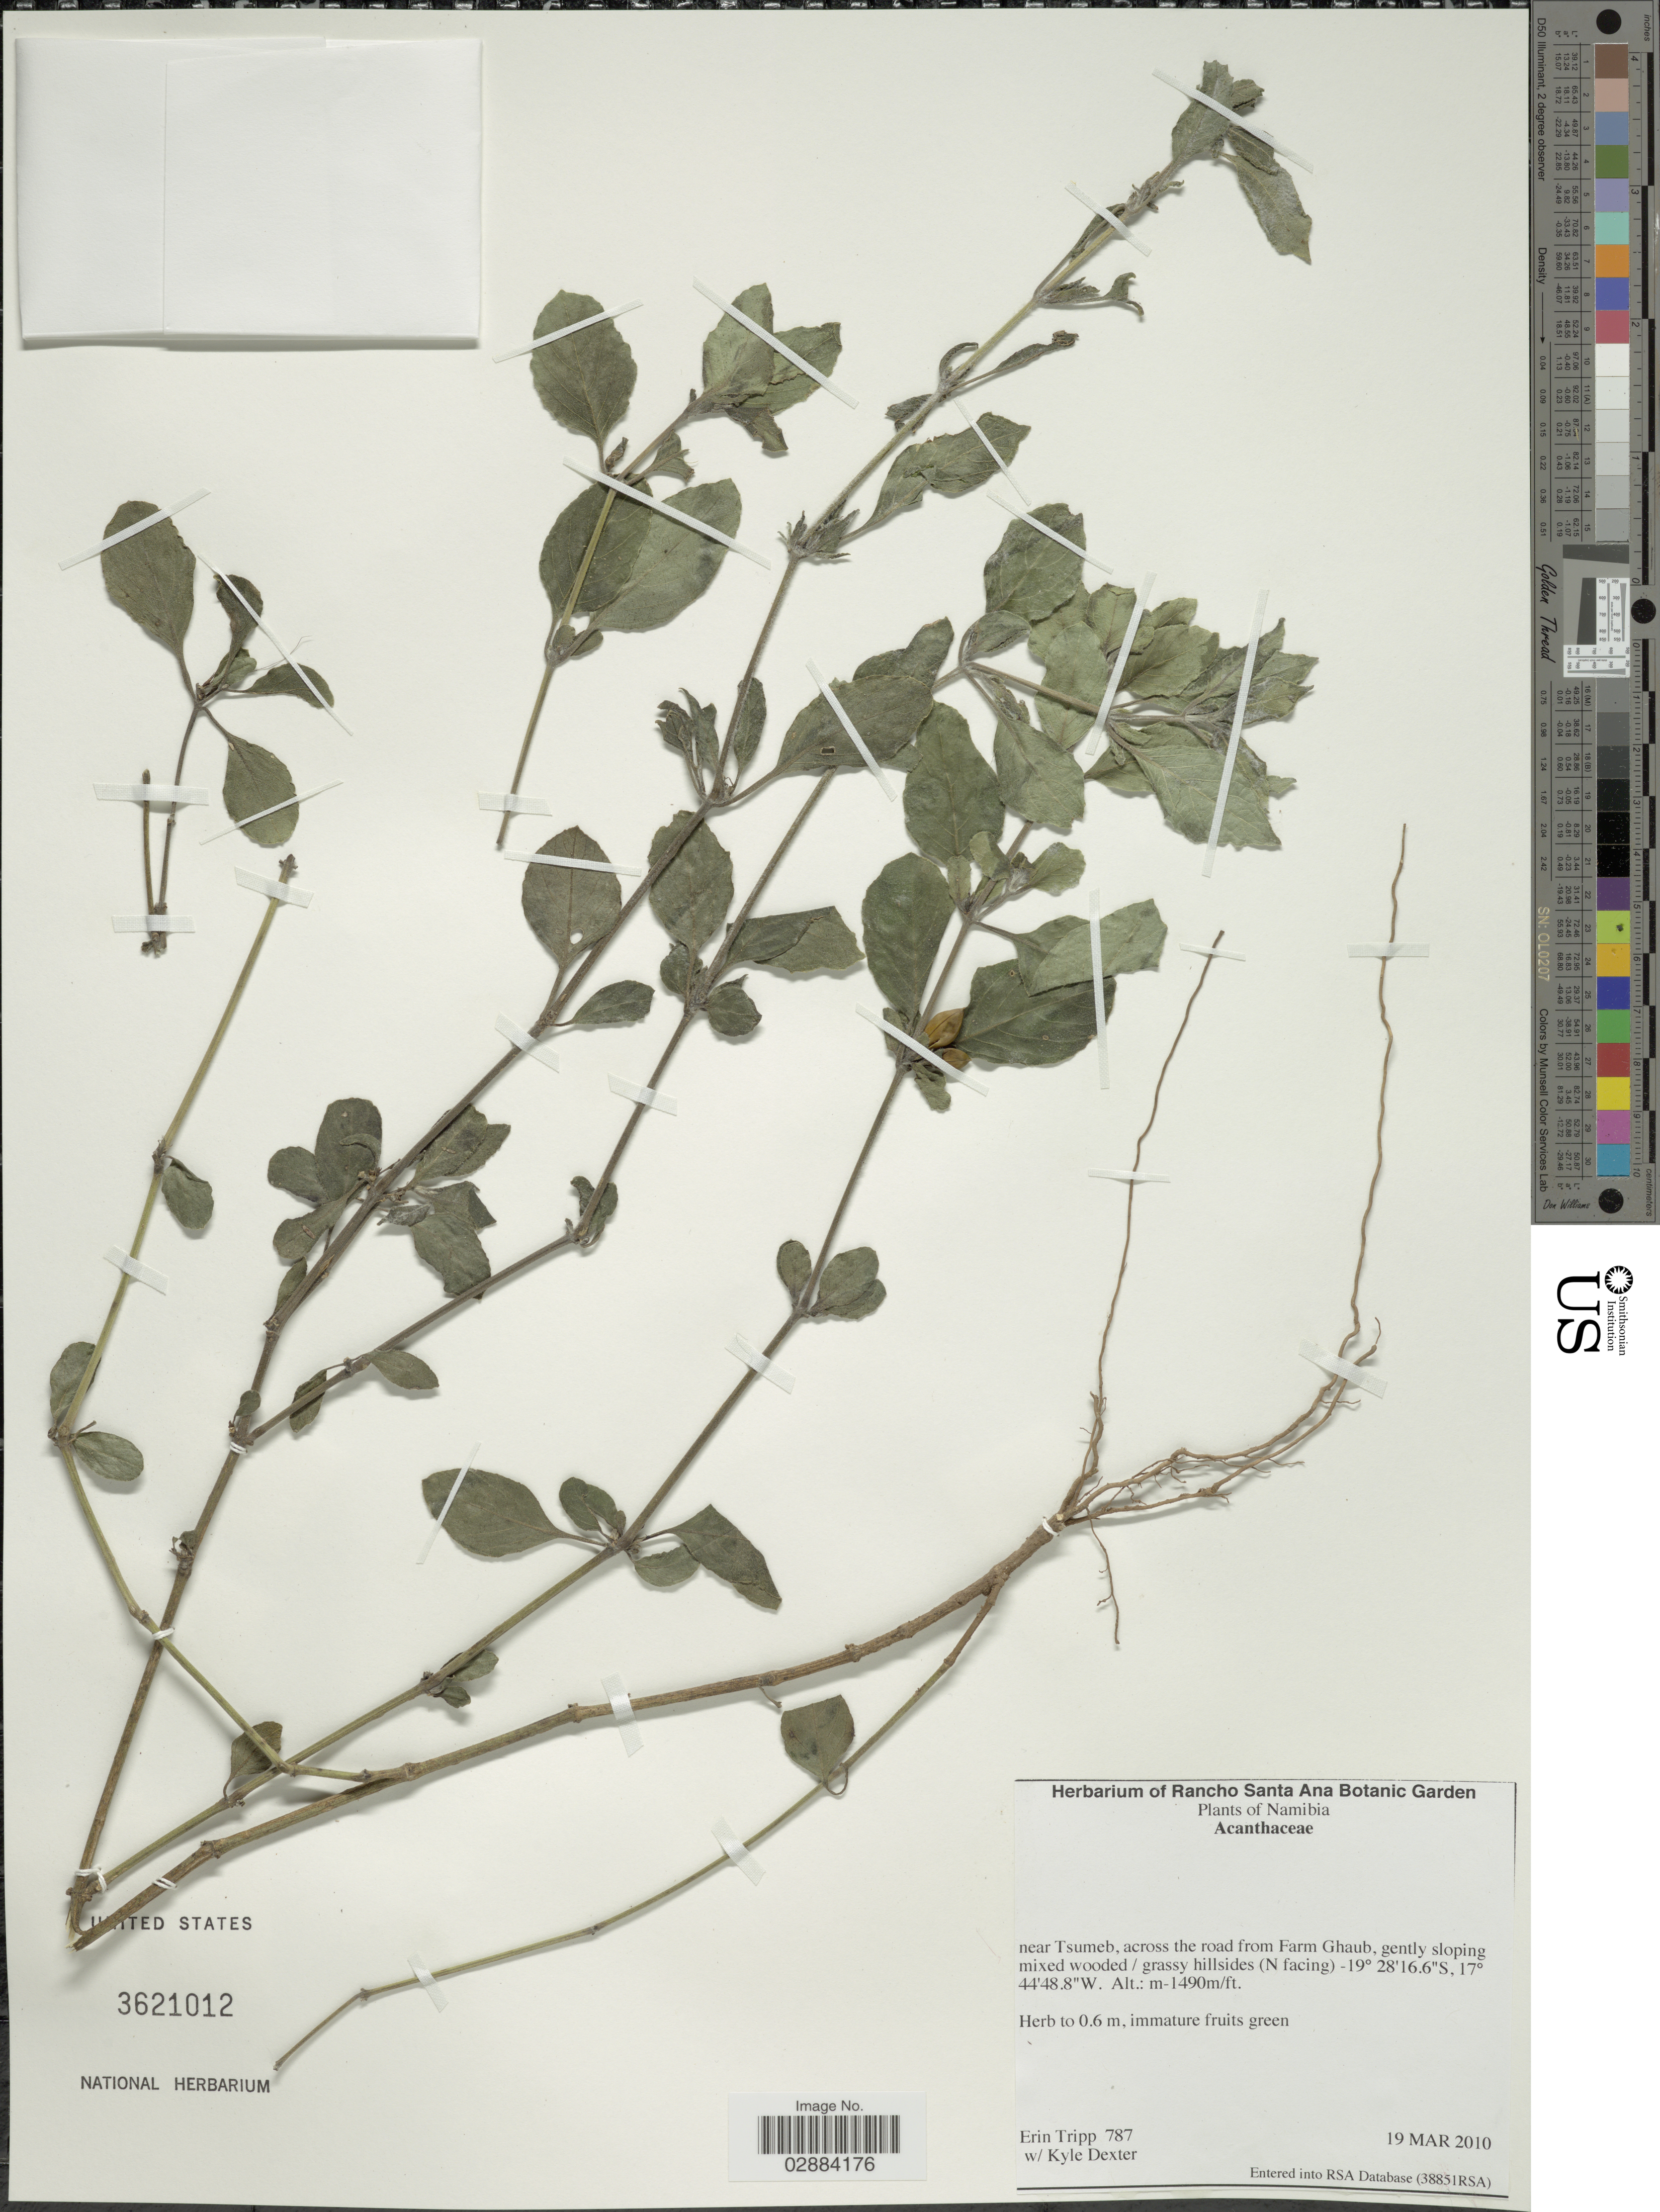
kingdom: Plantae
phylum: Tracheophyta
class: Magnoliopsida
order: Lamiales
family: Acanthaceae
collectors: E. Tripp & K. Dexter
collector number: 787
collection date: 2010-03-19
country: Namibia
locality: Near Tsumeb, across the road from Farm Ghaub, gently sloping mixed wooded/ grassy hillsides (N facing).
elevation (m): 1490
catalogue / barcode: US 3621012